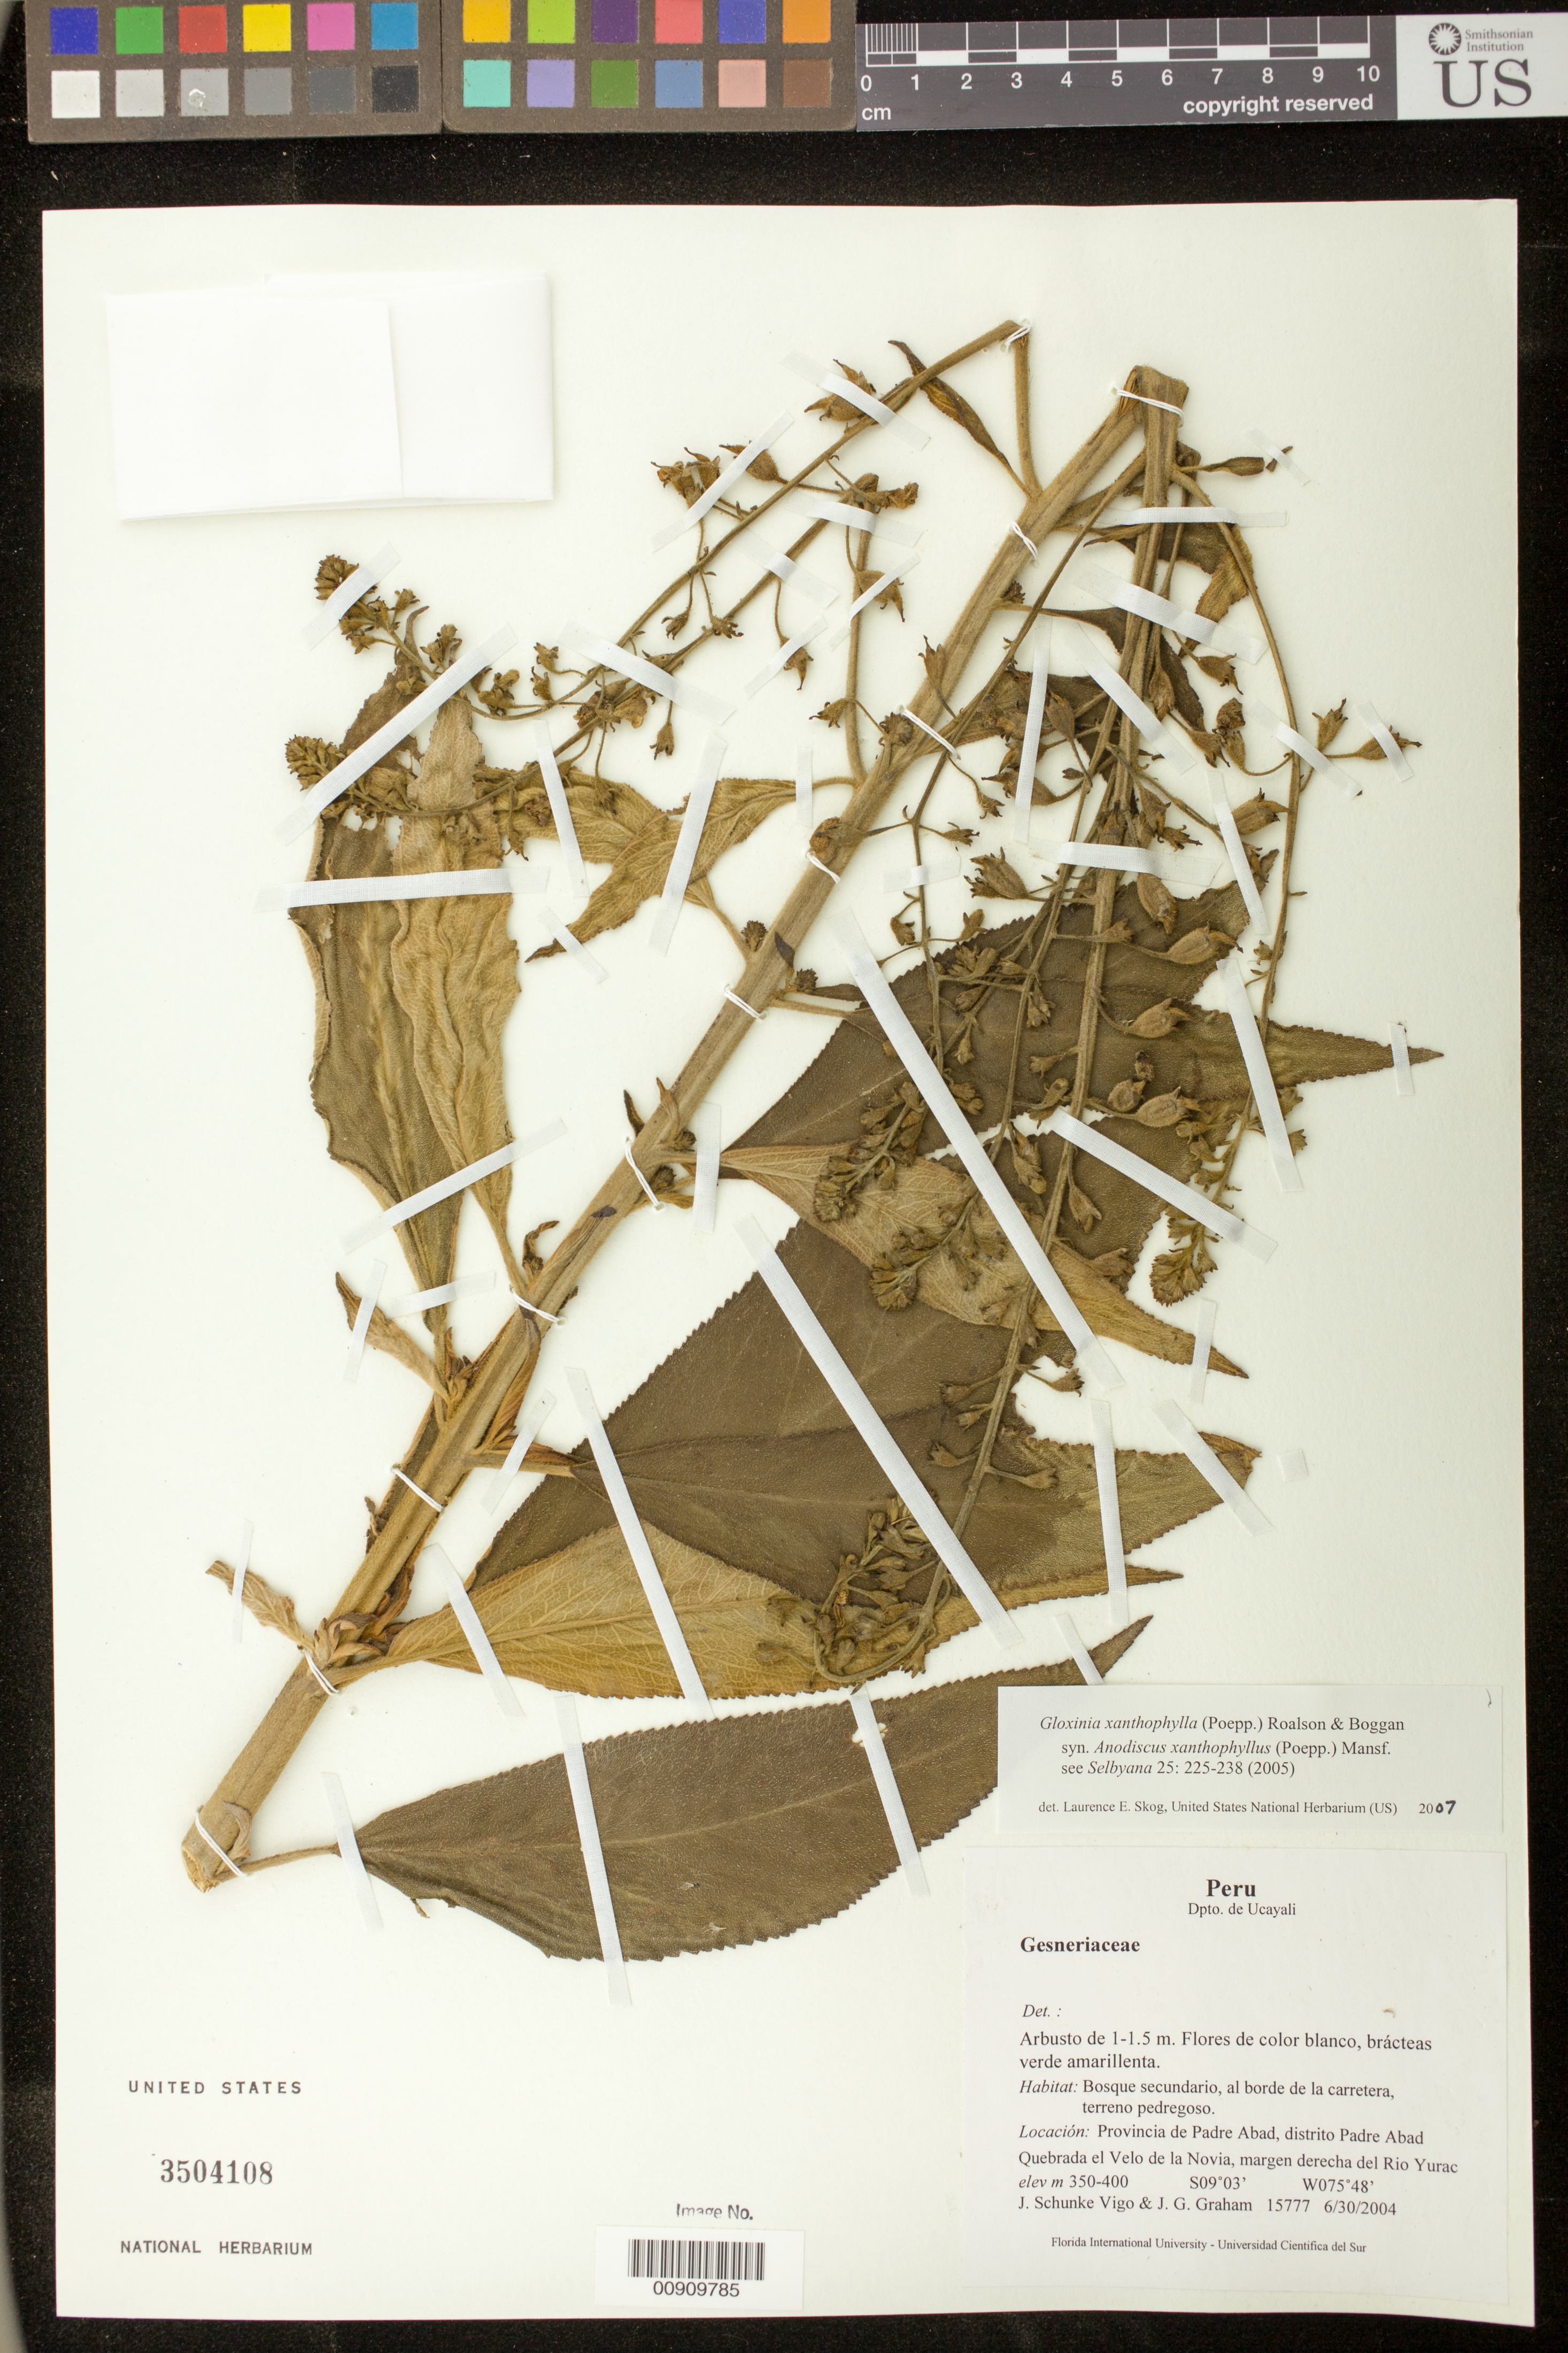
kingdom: Plantae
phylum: Tracheophyta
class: Magnoliopsida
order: Lamiales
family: Gesneriaceae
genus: Gloxinia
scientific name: Gloxinia xanthophylla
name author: (Poepp.) Roalson & Boggan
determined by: Skog, Laurence E.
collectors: J. Schunke Vigo & J. G. Graham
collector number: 15777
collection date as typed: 30 Jun 2004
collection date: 2004-06-30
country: Peru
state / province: Ucayali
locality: Provincia de Padre Abad, distrito Padre Abad. Quebrada el Velo de la Novia, margen derecha del Rio Yurac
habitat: Bosque secundario, al borde de la carretera, terreno pedregoso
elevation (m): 350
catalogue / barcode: US 3504108